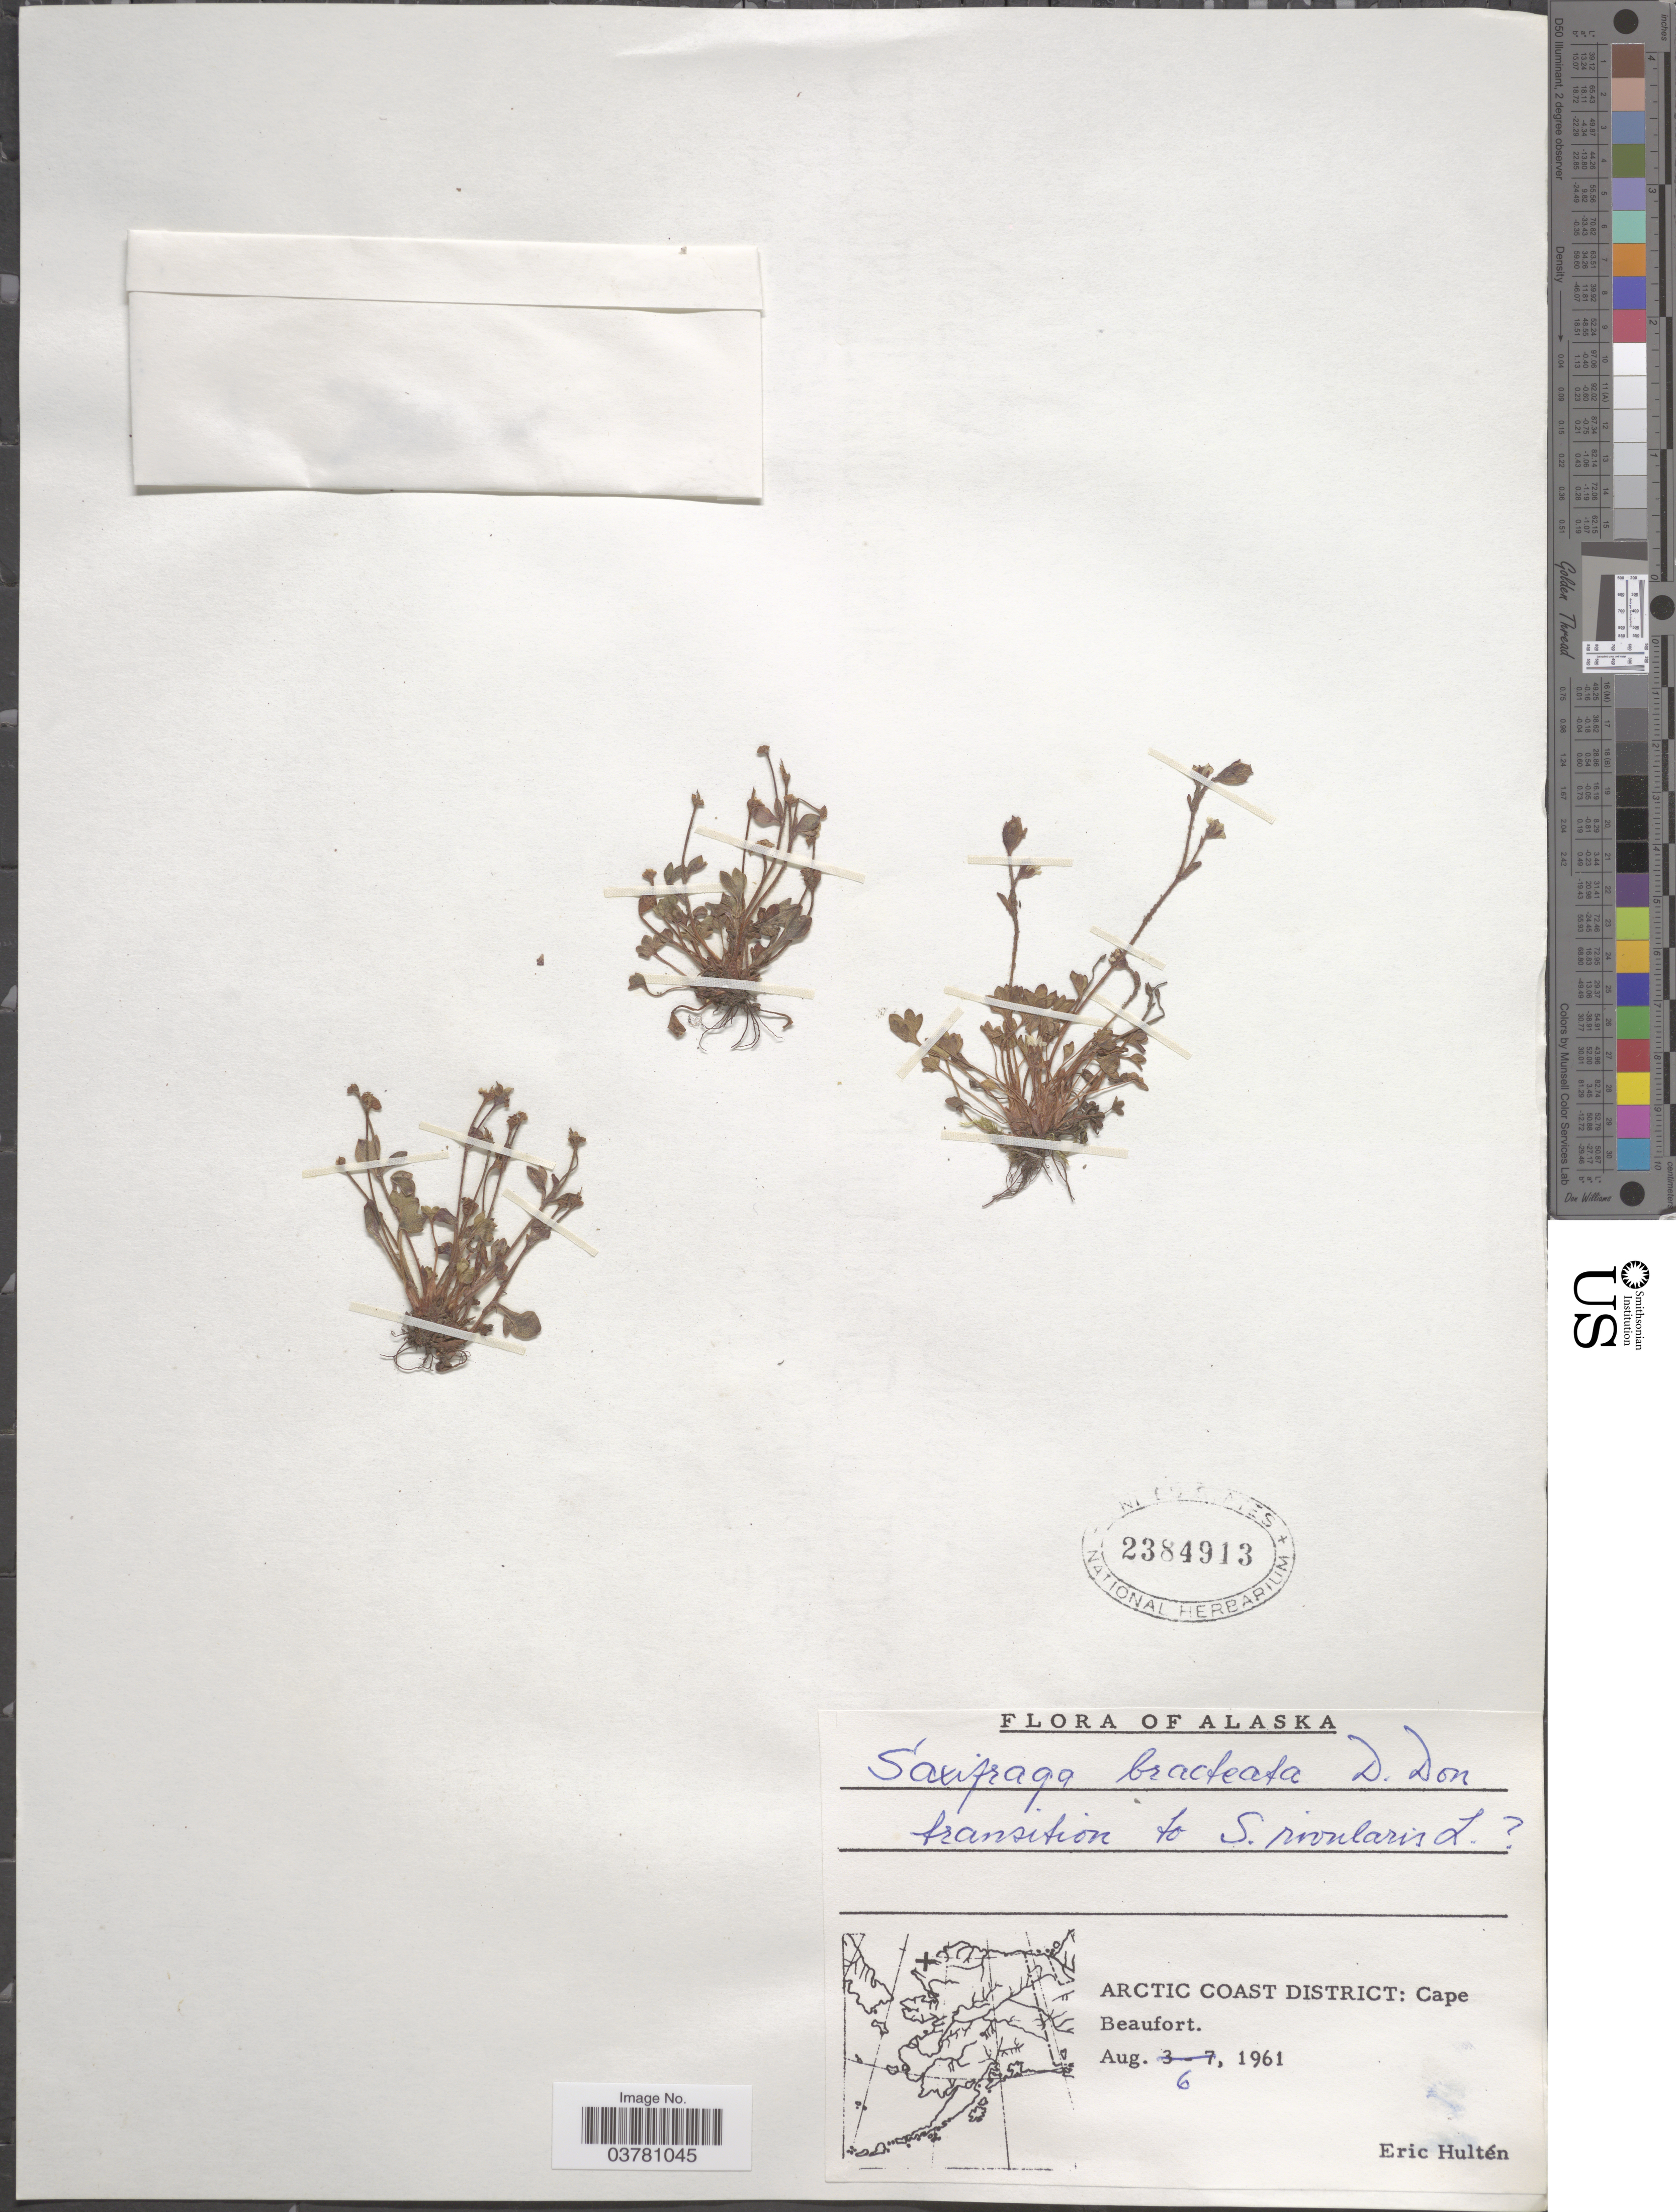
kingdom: Plantae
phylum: Tracheophyta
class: Magnoliopsida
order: Saxifragales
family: Saxifragaceae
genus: Saxifraga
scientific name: Saxifraga rivularis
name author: L.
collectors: E. G. Hultén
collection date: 1961-08-06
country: United States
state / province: Alaska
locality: Arctic Coast District: Cape Beaufort.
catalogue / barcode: US 2384913